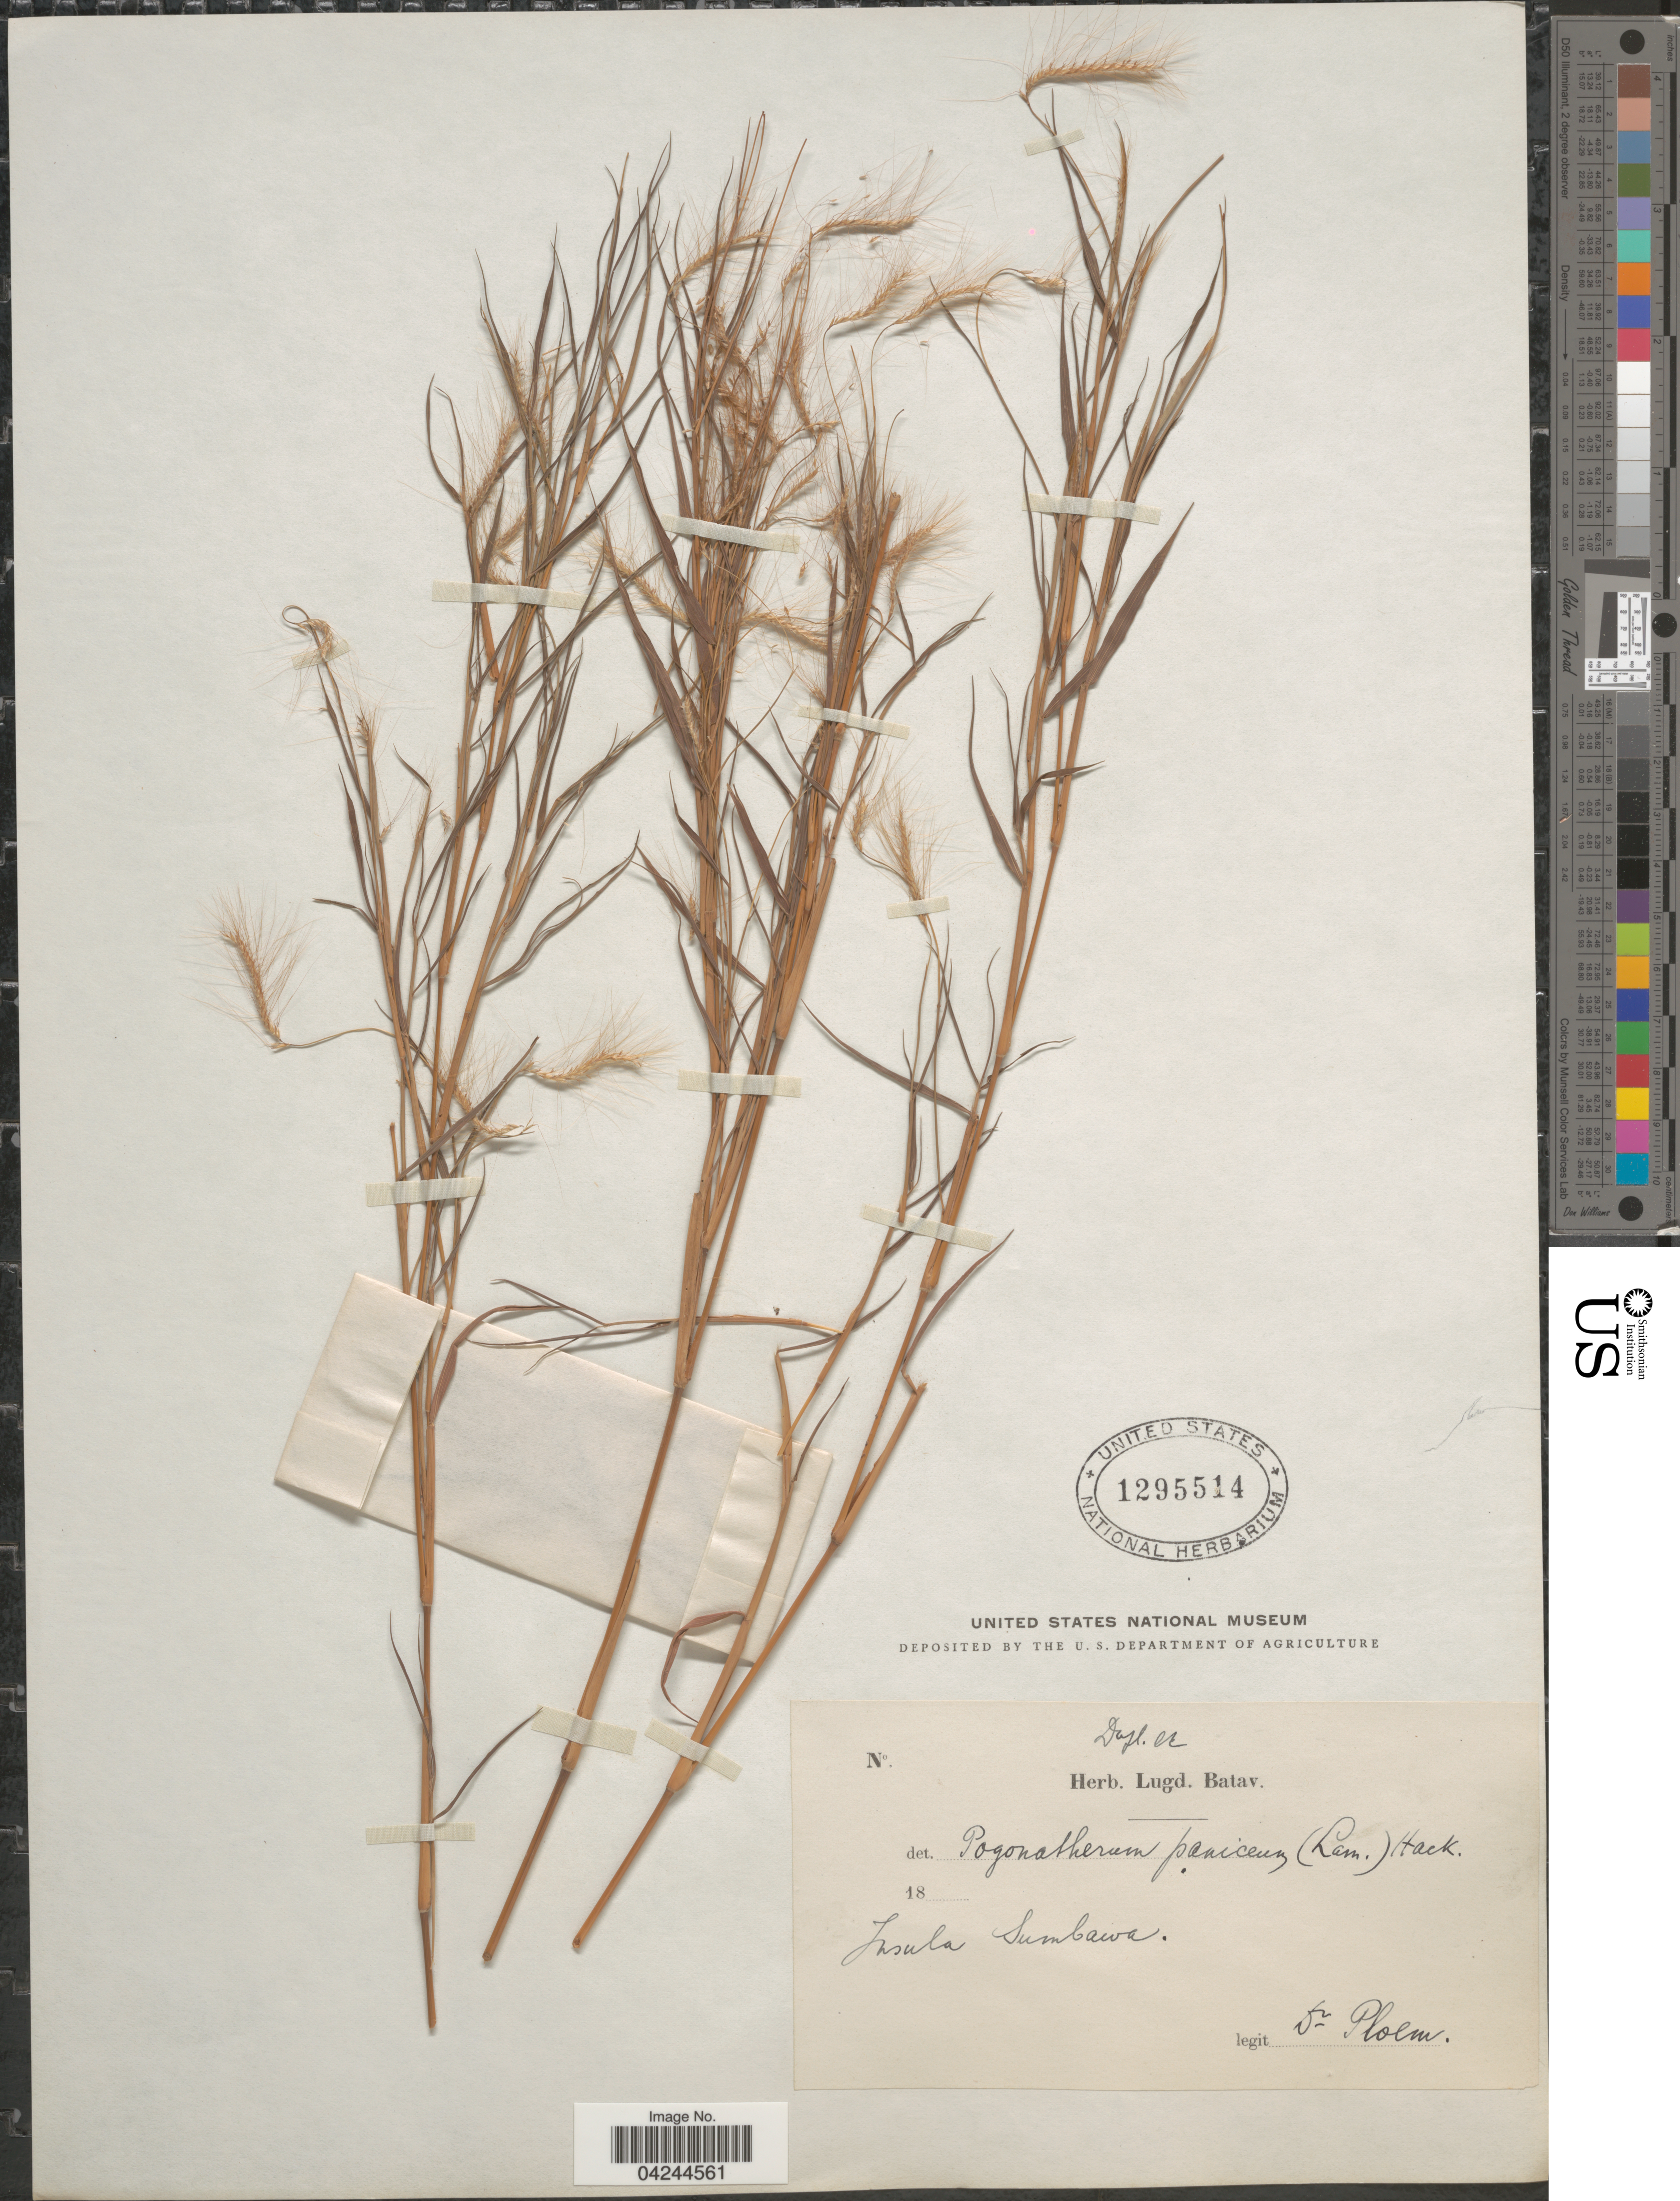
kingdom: Plantae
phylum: Tracheophyta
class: Liliopsida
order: Poales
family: Poaceae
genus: Pogonatherum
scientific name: Pogonatherum crinitum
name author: (Thunb.) Kunth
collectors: -. Ploem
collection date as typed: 18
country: Indonesia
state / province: Nusa Tenggara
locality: Insula Sumbawa.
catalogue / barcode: US 1295514